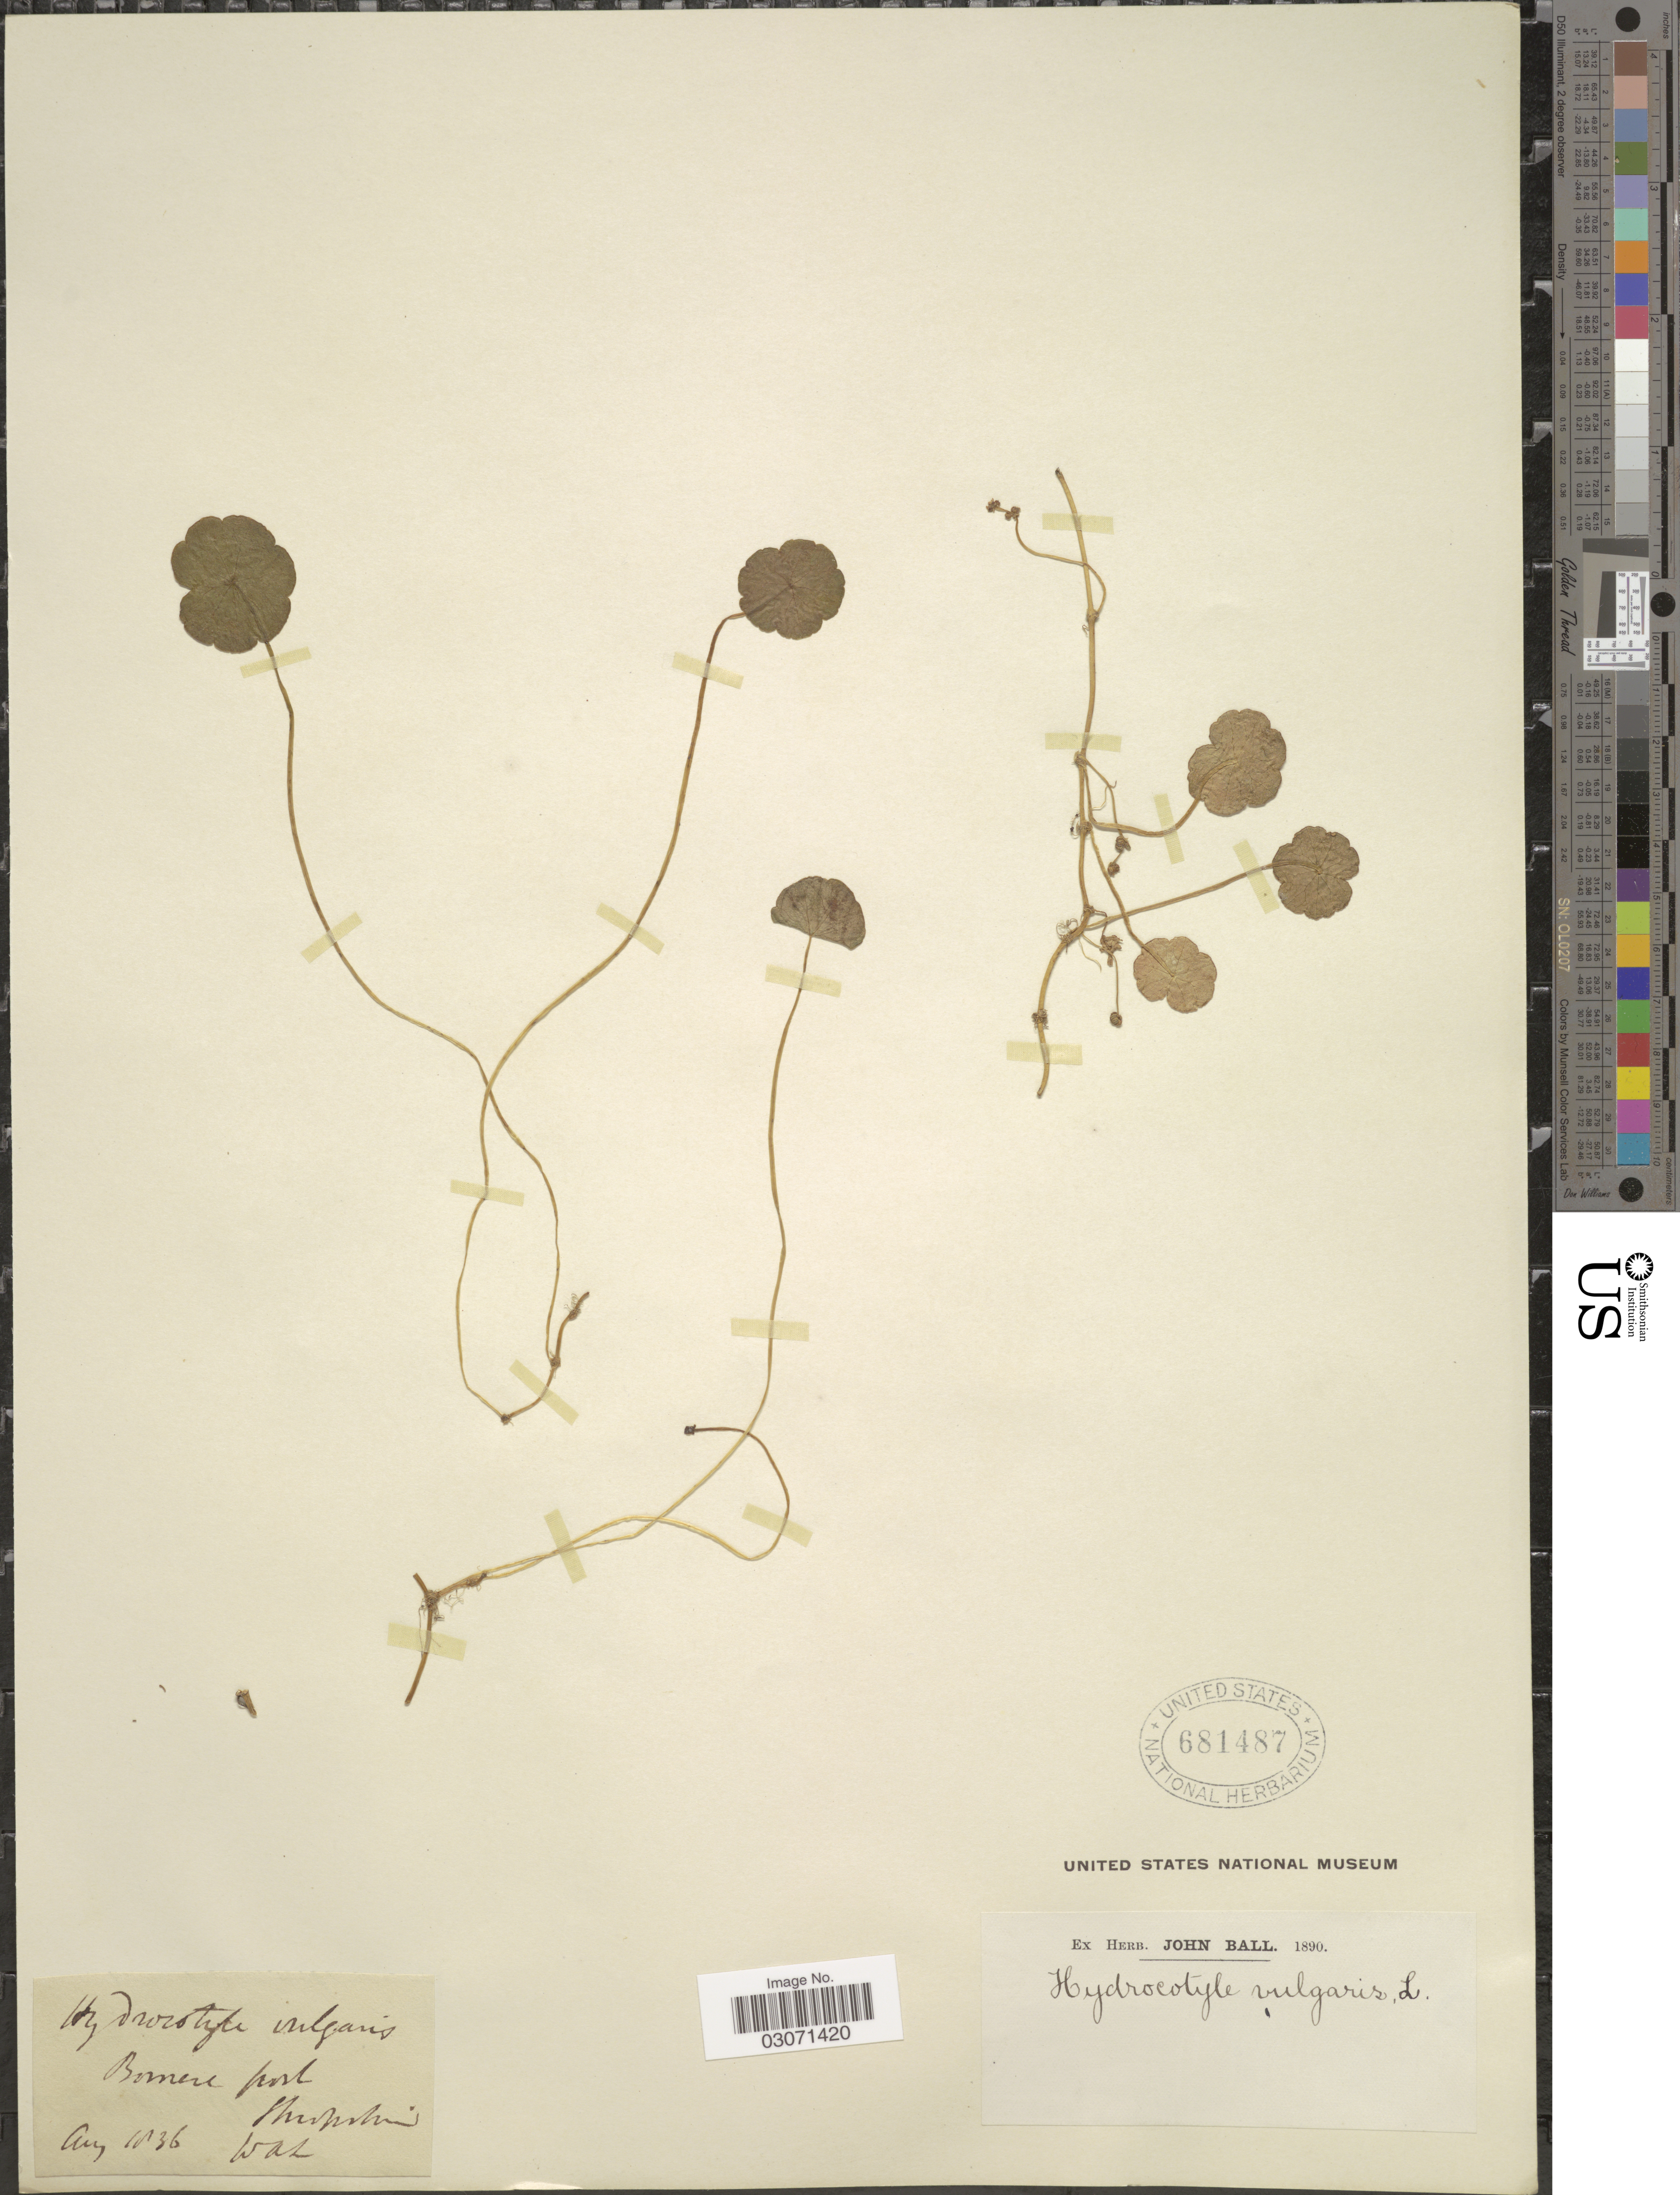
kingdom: Plantae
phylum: Tracheophyta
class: Magnoliopsida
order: Apiales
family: Araliaceae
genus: Hydrocotyle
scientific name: Hydrocotyle vulgaris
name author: L.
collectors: J. Ball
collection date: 1836-08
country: United Kingdom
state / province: England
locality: Bomere Pool.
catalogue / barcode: US 681487